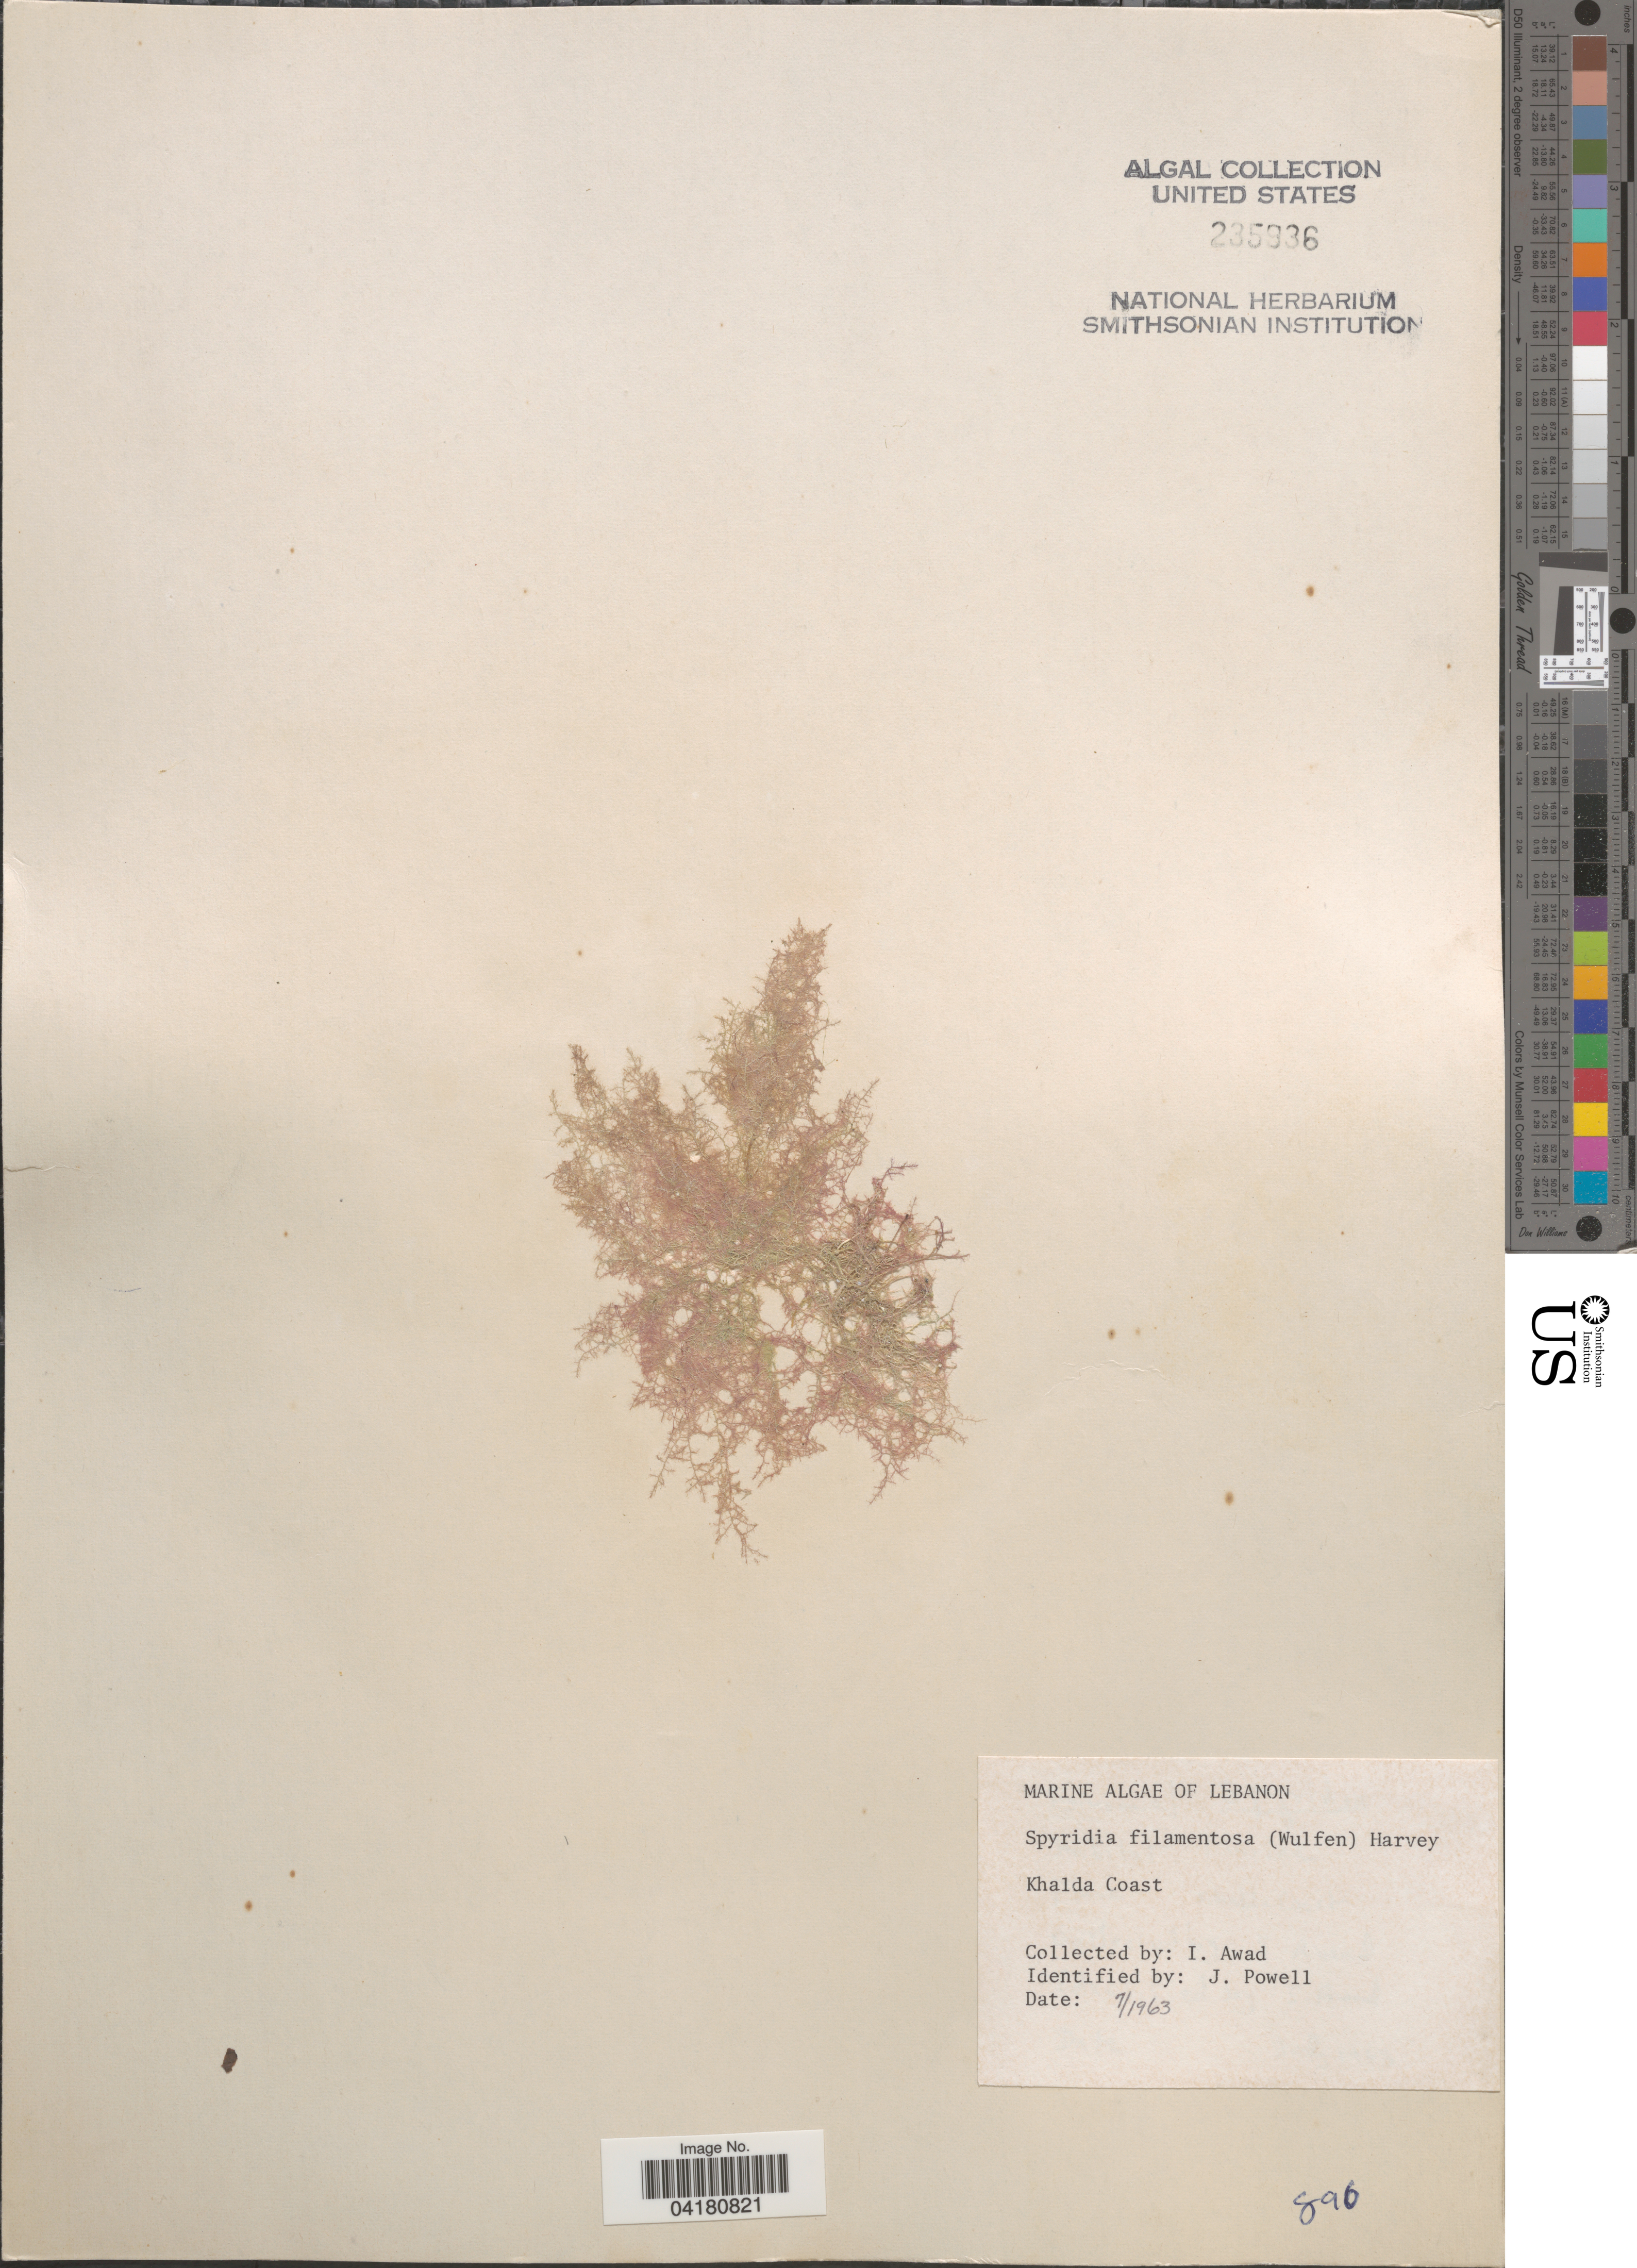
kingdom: Plantae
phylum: Rhodophyta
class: Florideophyceae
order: Ceramiales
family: Spyridiaceae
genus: Spyridia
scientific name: Spyridia filamentosa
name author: (Wulfen) Harv.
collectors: I. Awad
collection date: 1963-07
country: Lebanon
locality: Khalda Coast.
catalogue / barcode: US 235936